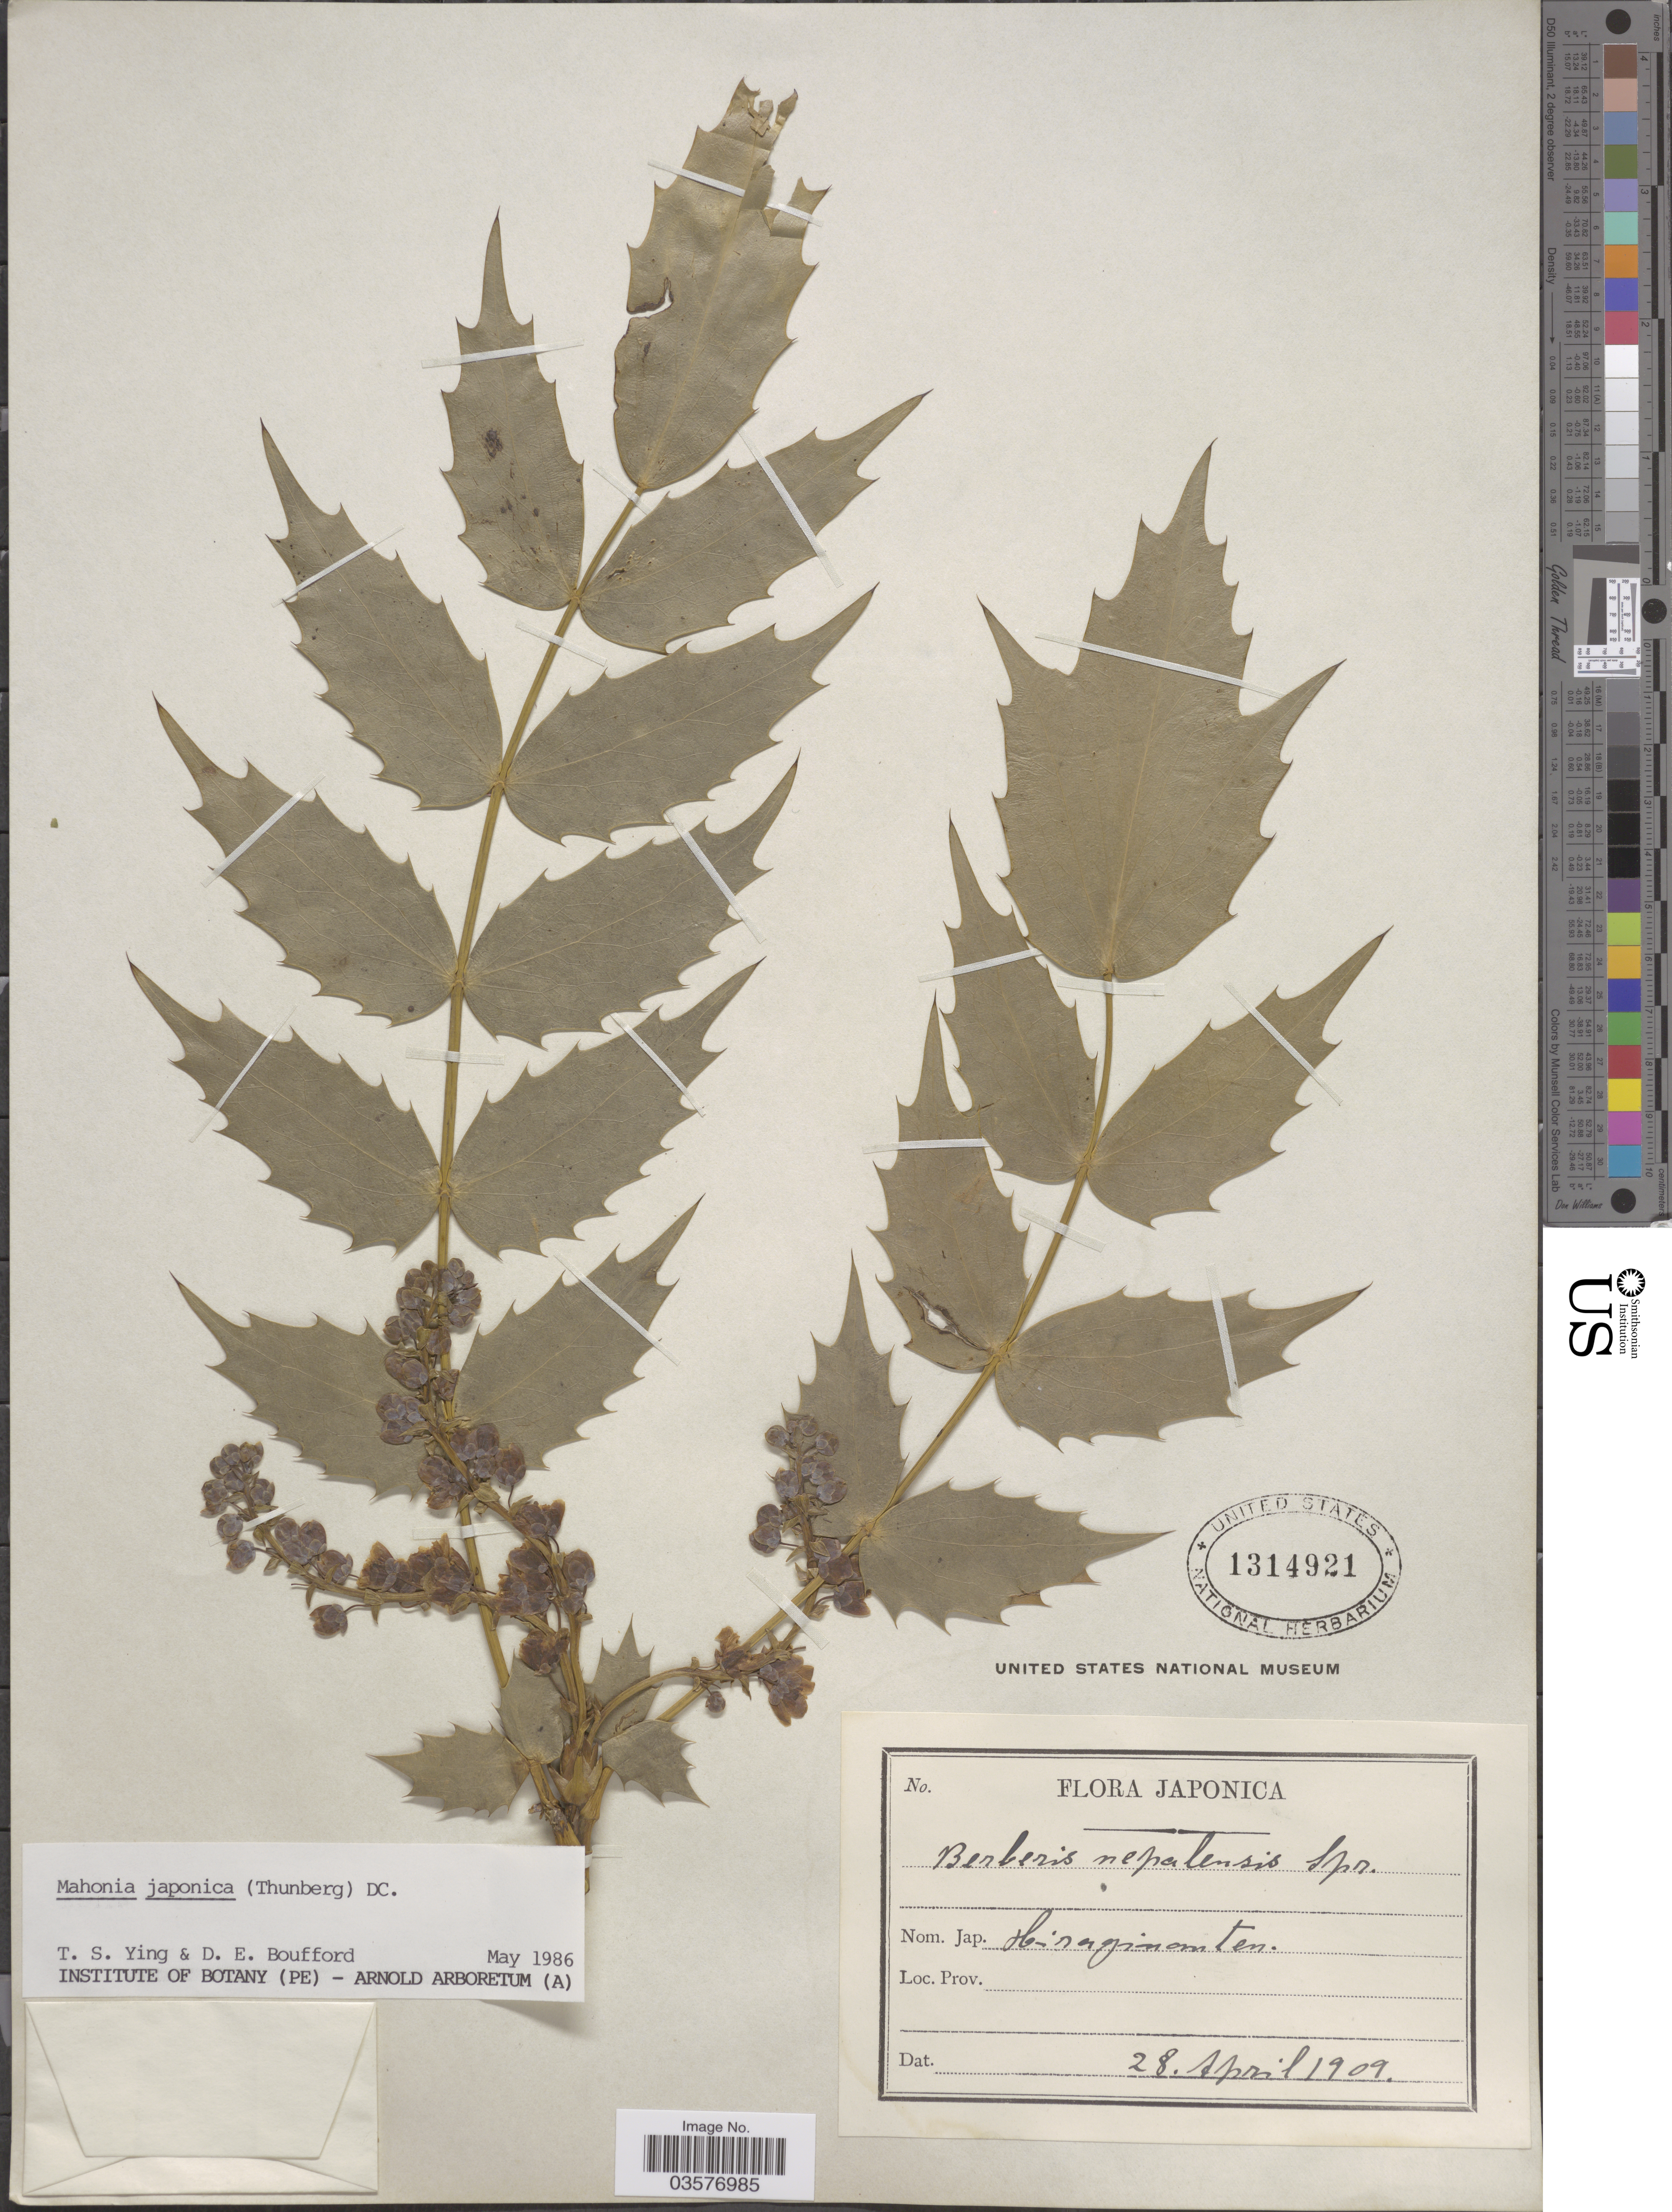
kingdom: Plantae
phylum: Tracheophyta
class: Magnoliopsida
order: Ranunculales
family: Berberidaceae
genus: Mahonia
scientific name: Mahonia japonica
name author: (Thunb.) DC.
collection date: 1909-04-28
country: Japan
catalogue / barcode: US 1314921